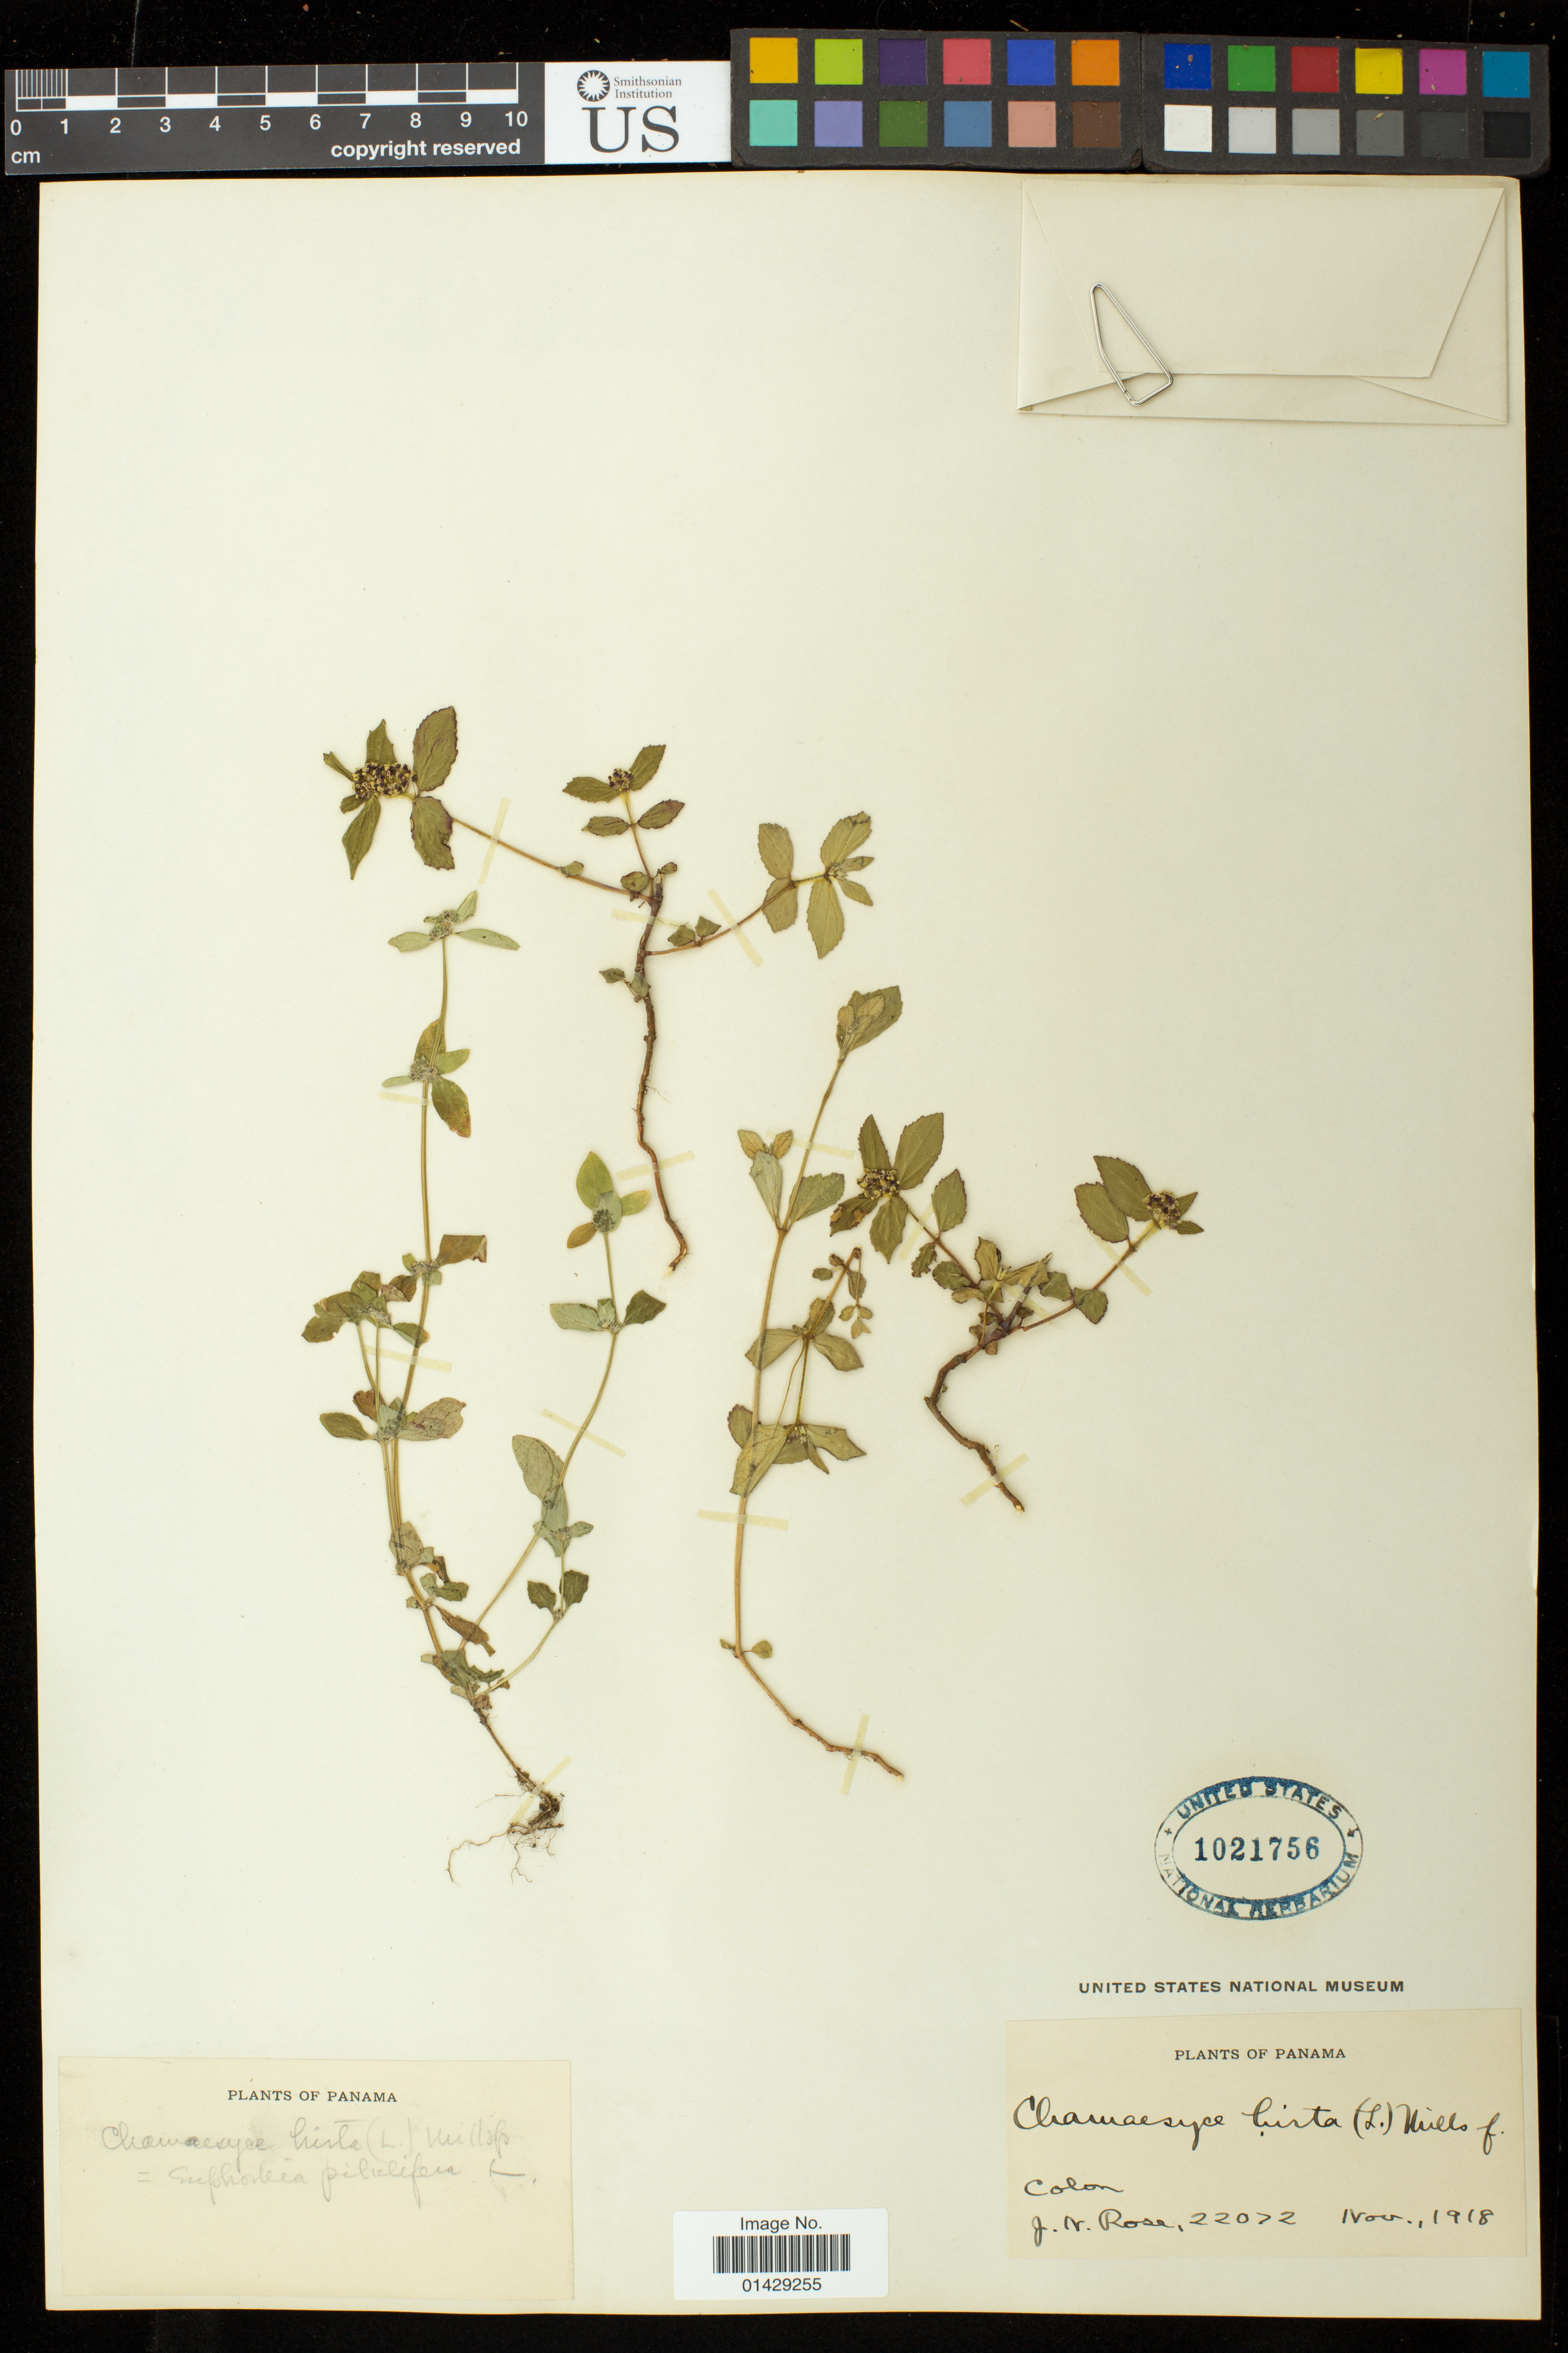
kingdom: Plantae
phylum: Tracheophyta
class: Magnoliopsida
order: Malpighiales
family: Euphorbiaceae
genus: Euphorbia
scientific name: Euphorbia hirta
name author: L.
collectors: J. M. Rose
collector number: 22072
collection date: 1918-11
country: Panama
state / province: Colón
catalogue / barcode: US 1021756